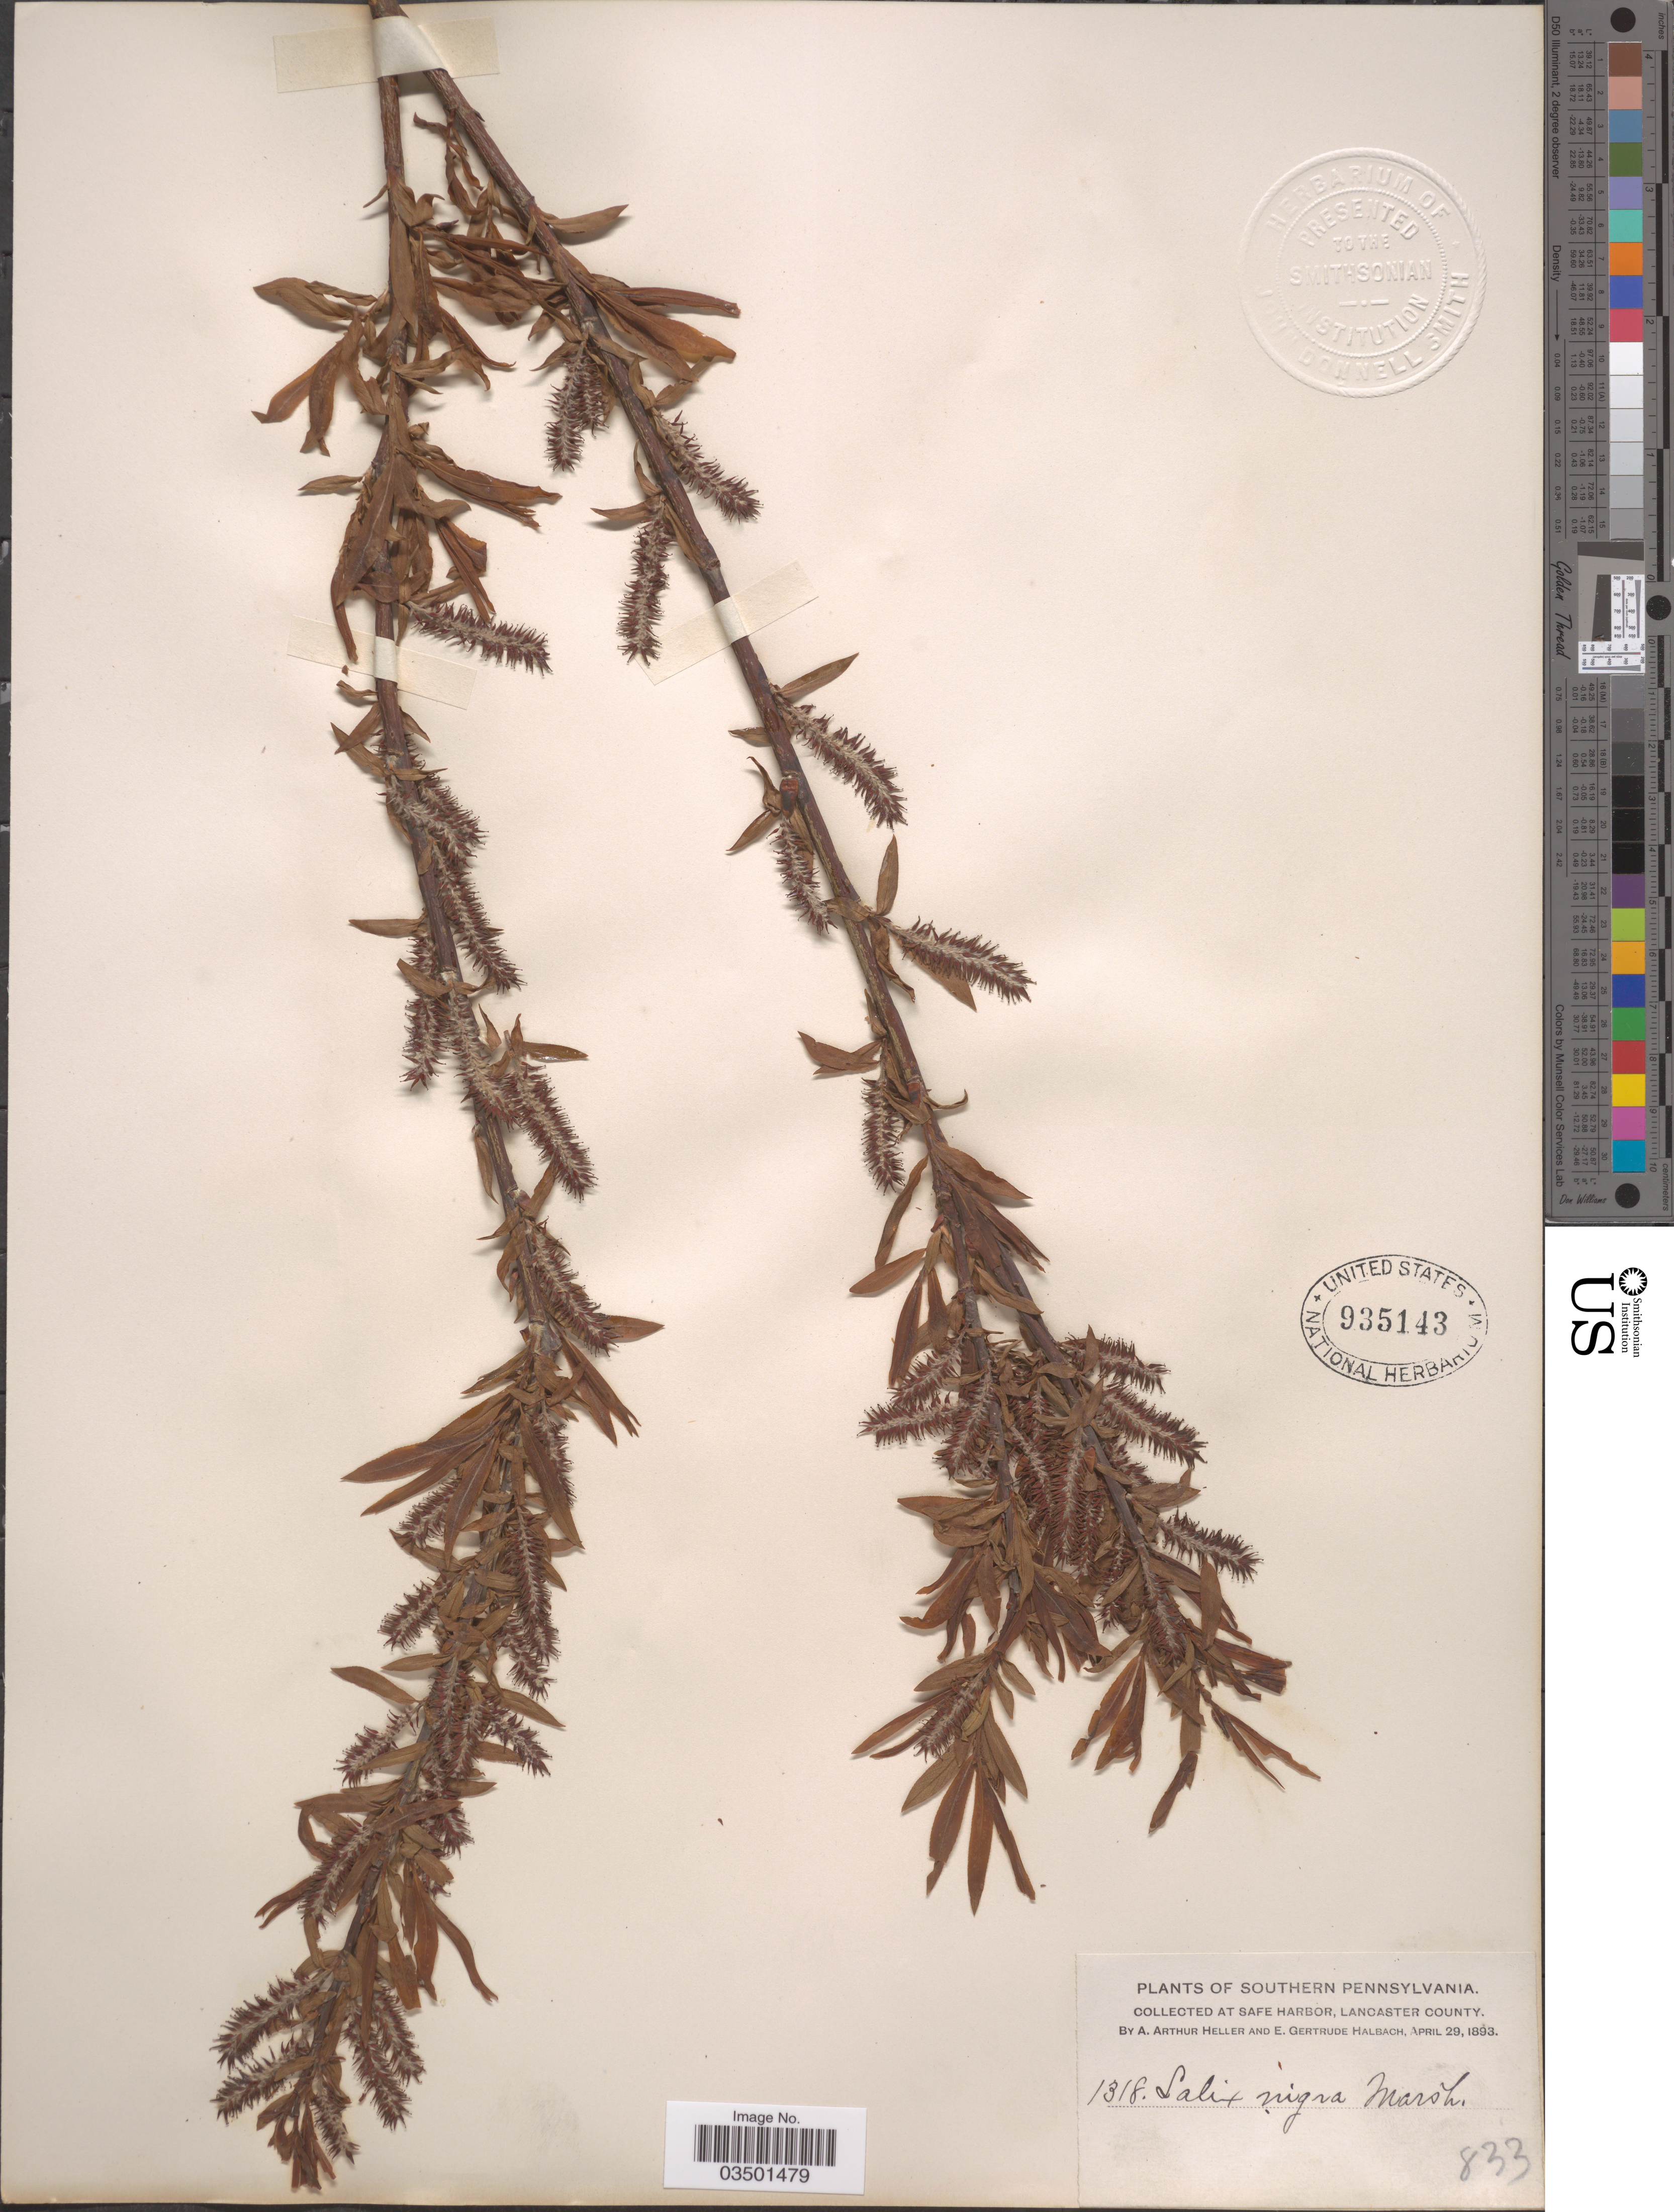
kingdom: Plantae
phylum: Tracheophyta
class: Magnoliopsida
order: Malpighiales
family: Salicaceae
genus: Salix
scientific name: Salix nigra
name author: Marshall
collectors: A. A. Heller & E. G. Halbach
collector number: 1318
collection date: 1893-04-29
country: United States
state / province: Pennsylvania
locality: Southern Pennsylvania. At Safe Harbor, Lancaster County.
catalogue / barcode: US 935143